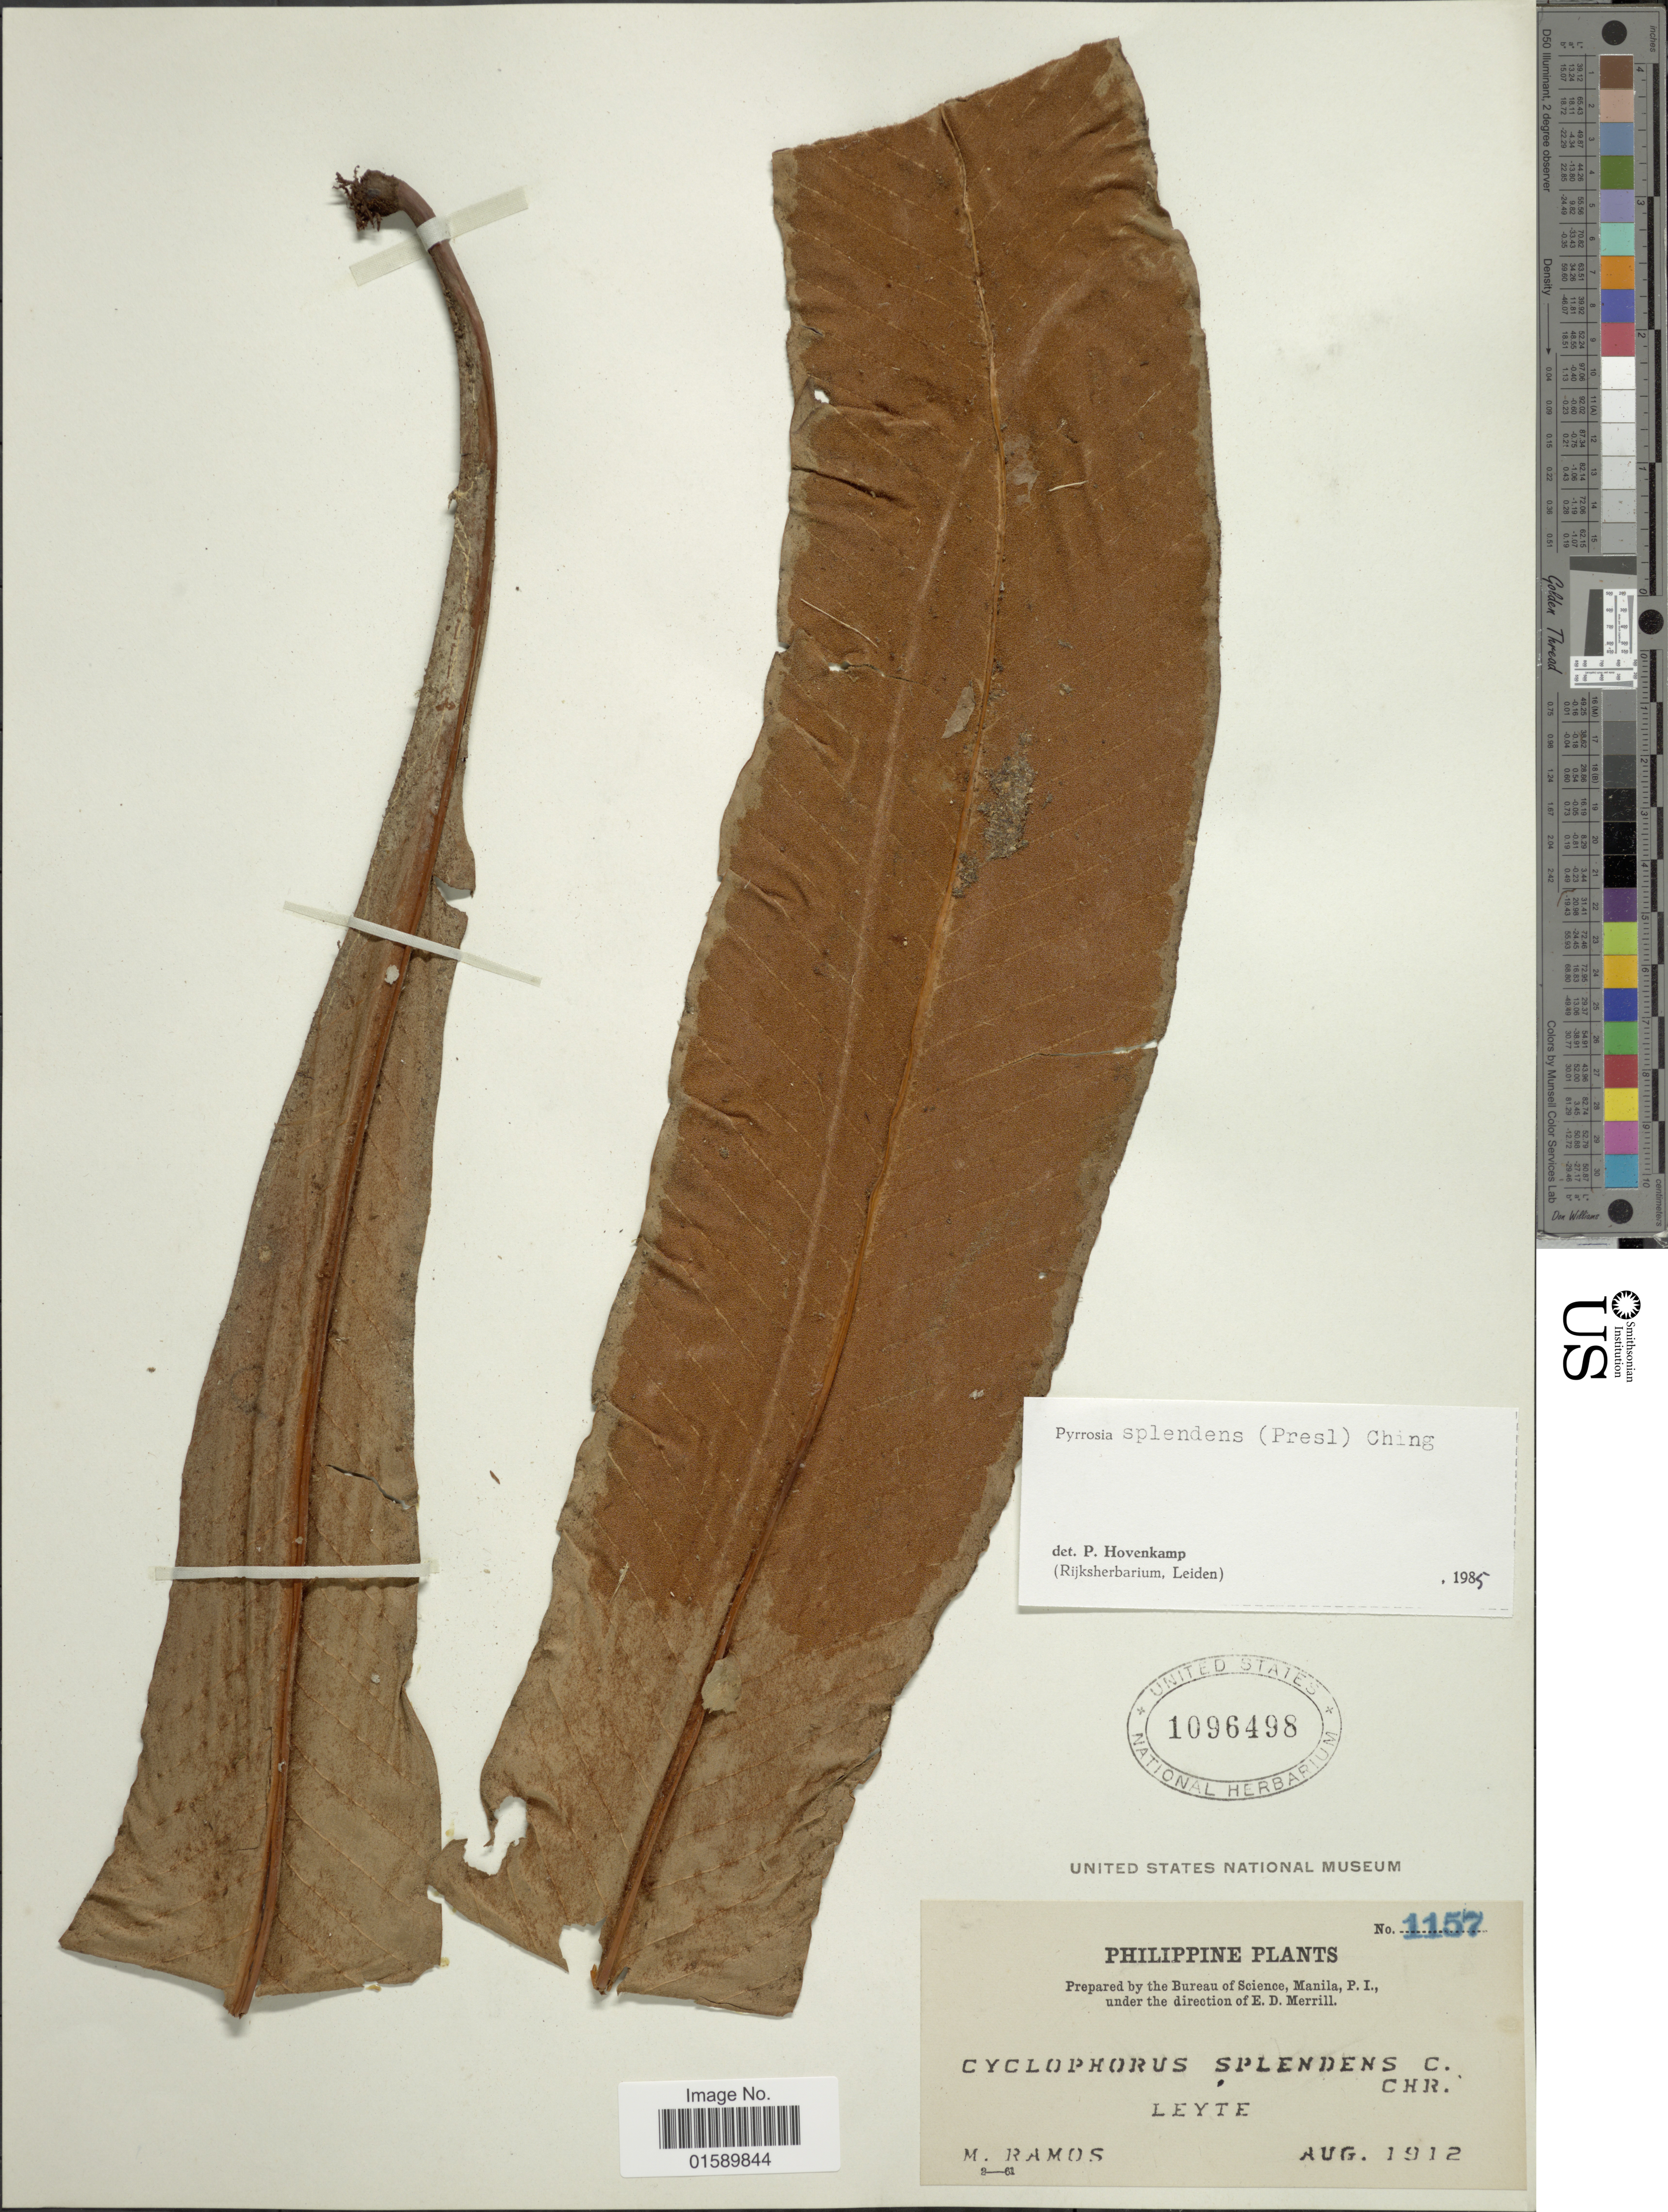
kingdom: Plantae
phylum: Tracheophyta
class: Polypodiopsida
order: Polypodiales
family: Polypodiaceae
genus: Pyrrosia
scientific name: Pyrrosia splendens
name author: (C. Presl) Ching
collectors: M. Ramos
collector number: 1157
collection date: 1912-08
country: Philippines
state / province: Eastern Visayas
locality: Leyte.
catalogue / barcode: US 1096498